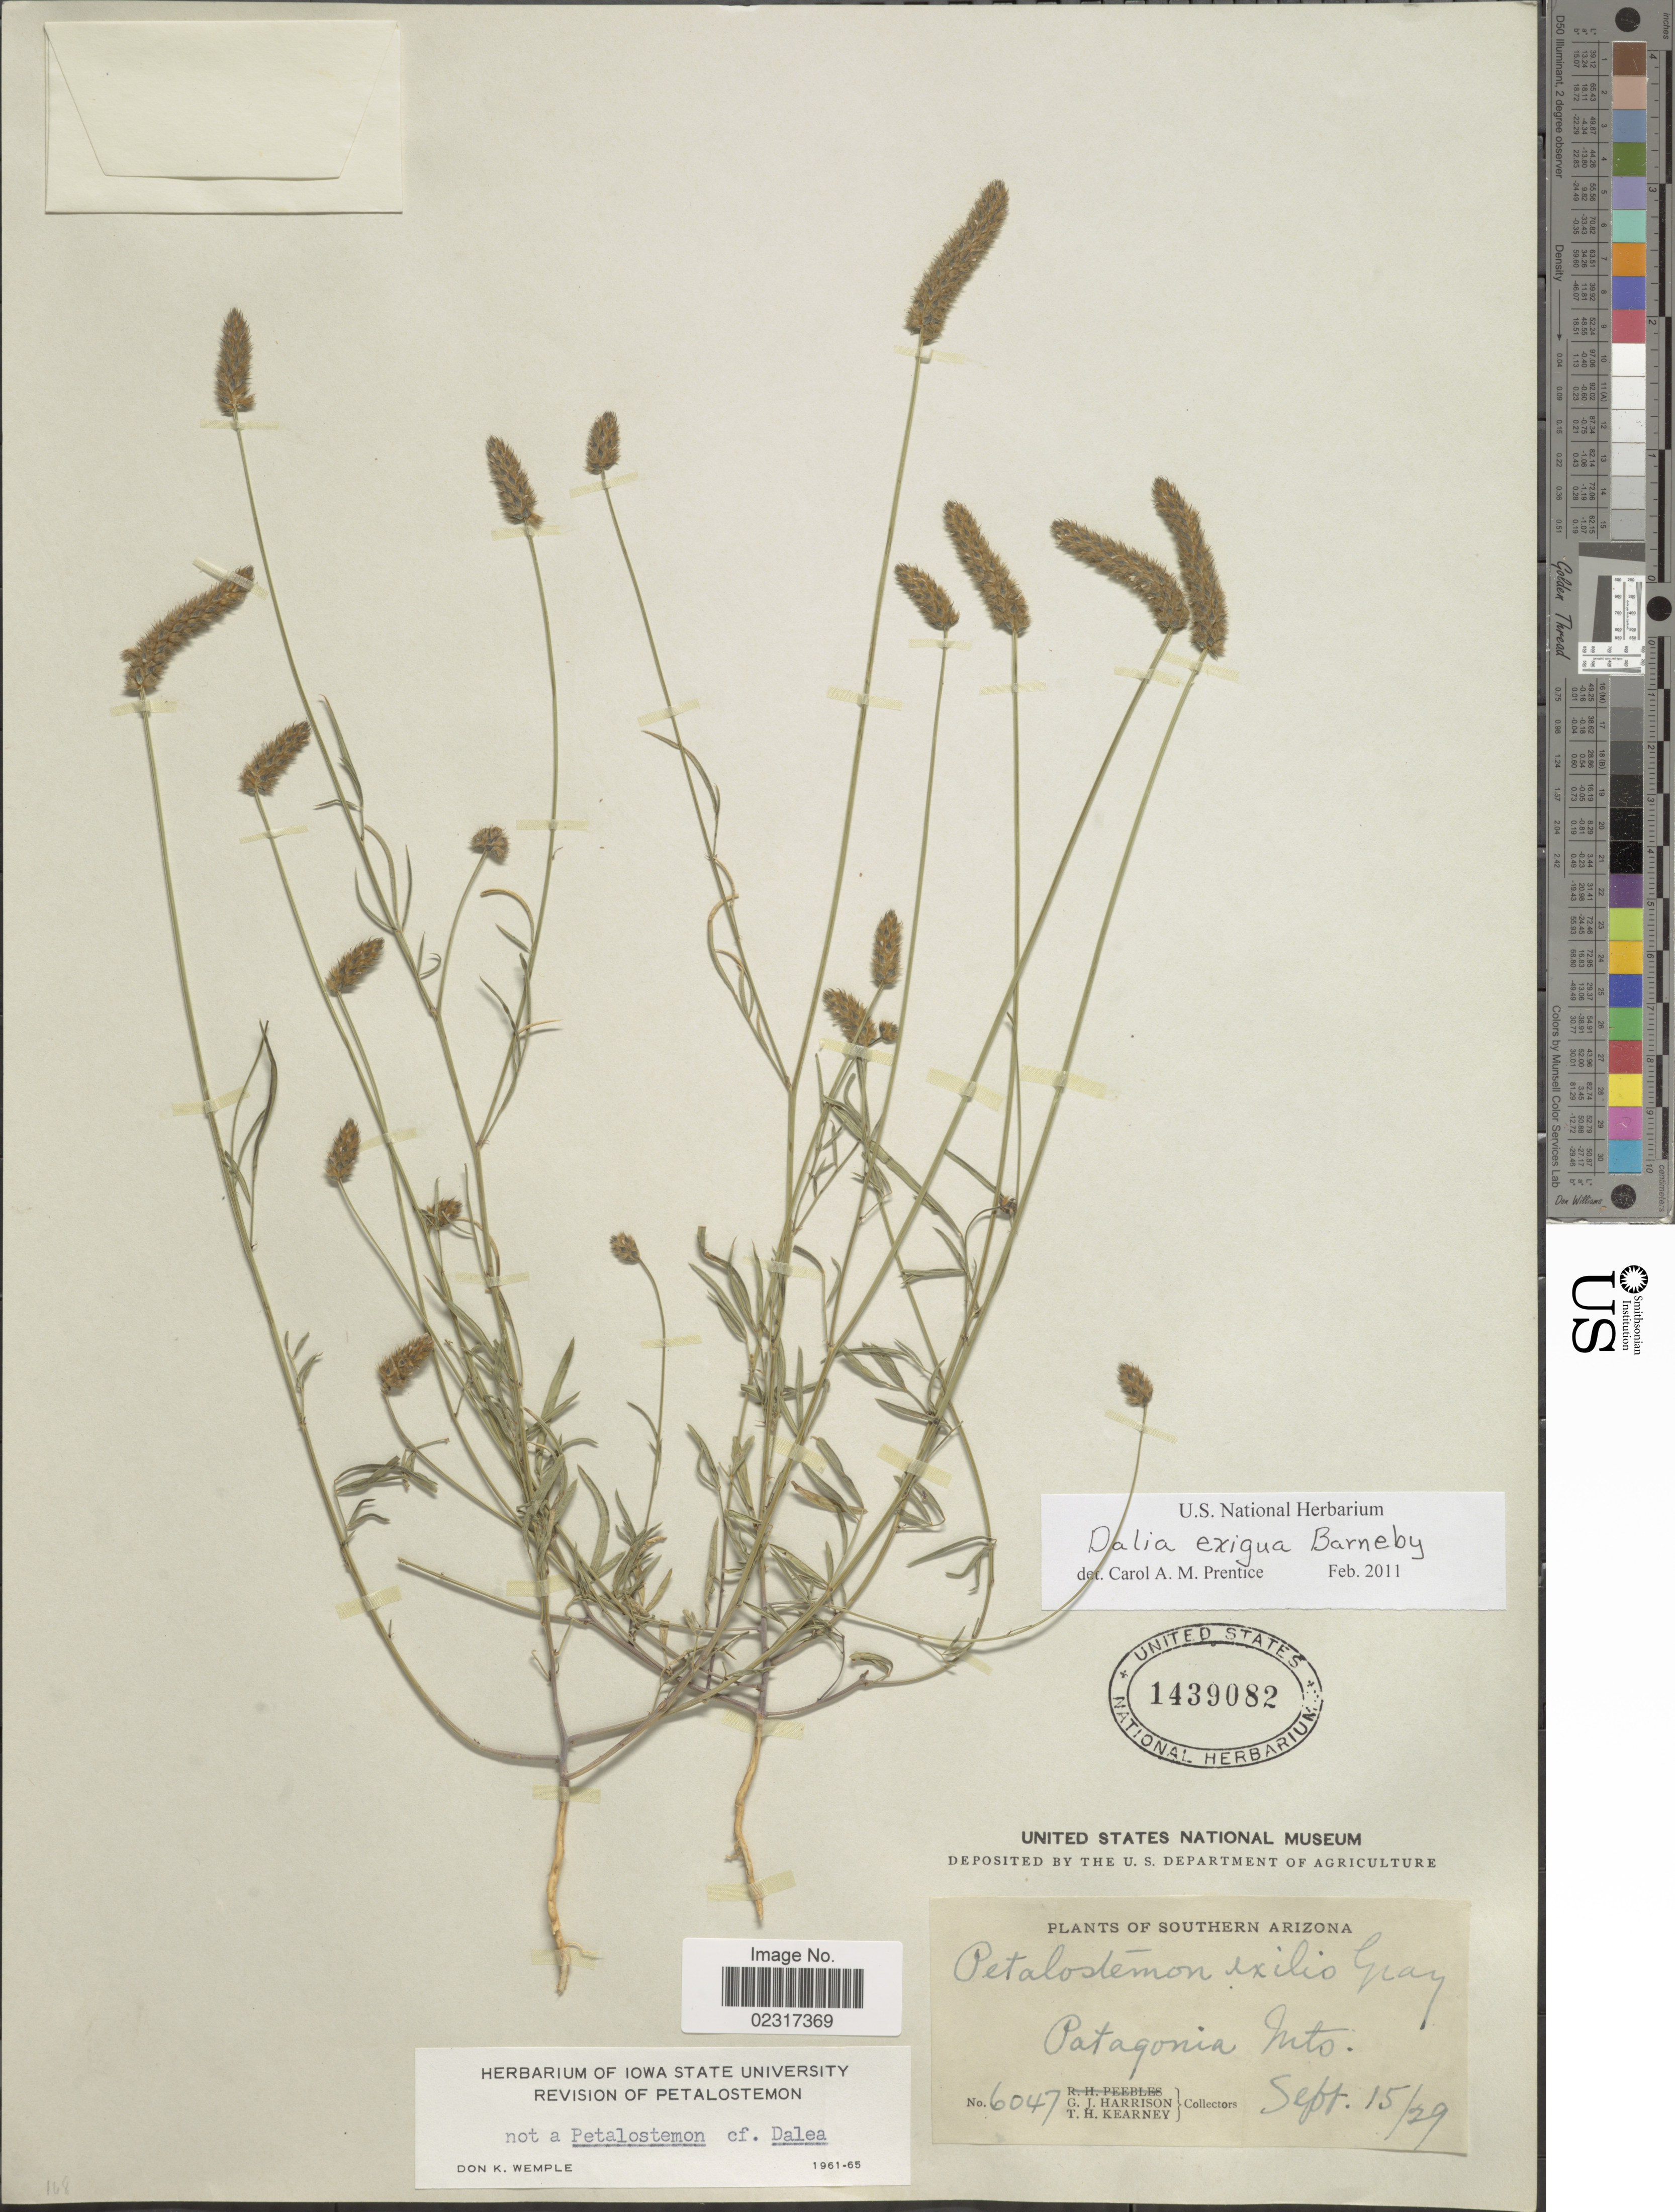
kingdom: Plantae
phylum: Tracheophyta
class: Magnoliopsida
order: Fabales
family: Fabaceae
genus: Dalea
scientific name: Dalea exigua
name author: Barneby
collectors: G. J. Harrison & T. H. Kearney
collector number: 6047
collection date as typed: Transcribed d/m/y: 15/9/29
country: United States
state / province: Arizona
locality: Southern Arizona, Patagonia Mts.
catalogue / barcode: US 1439082